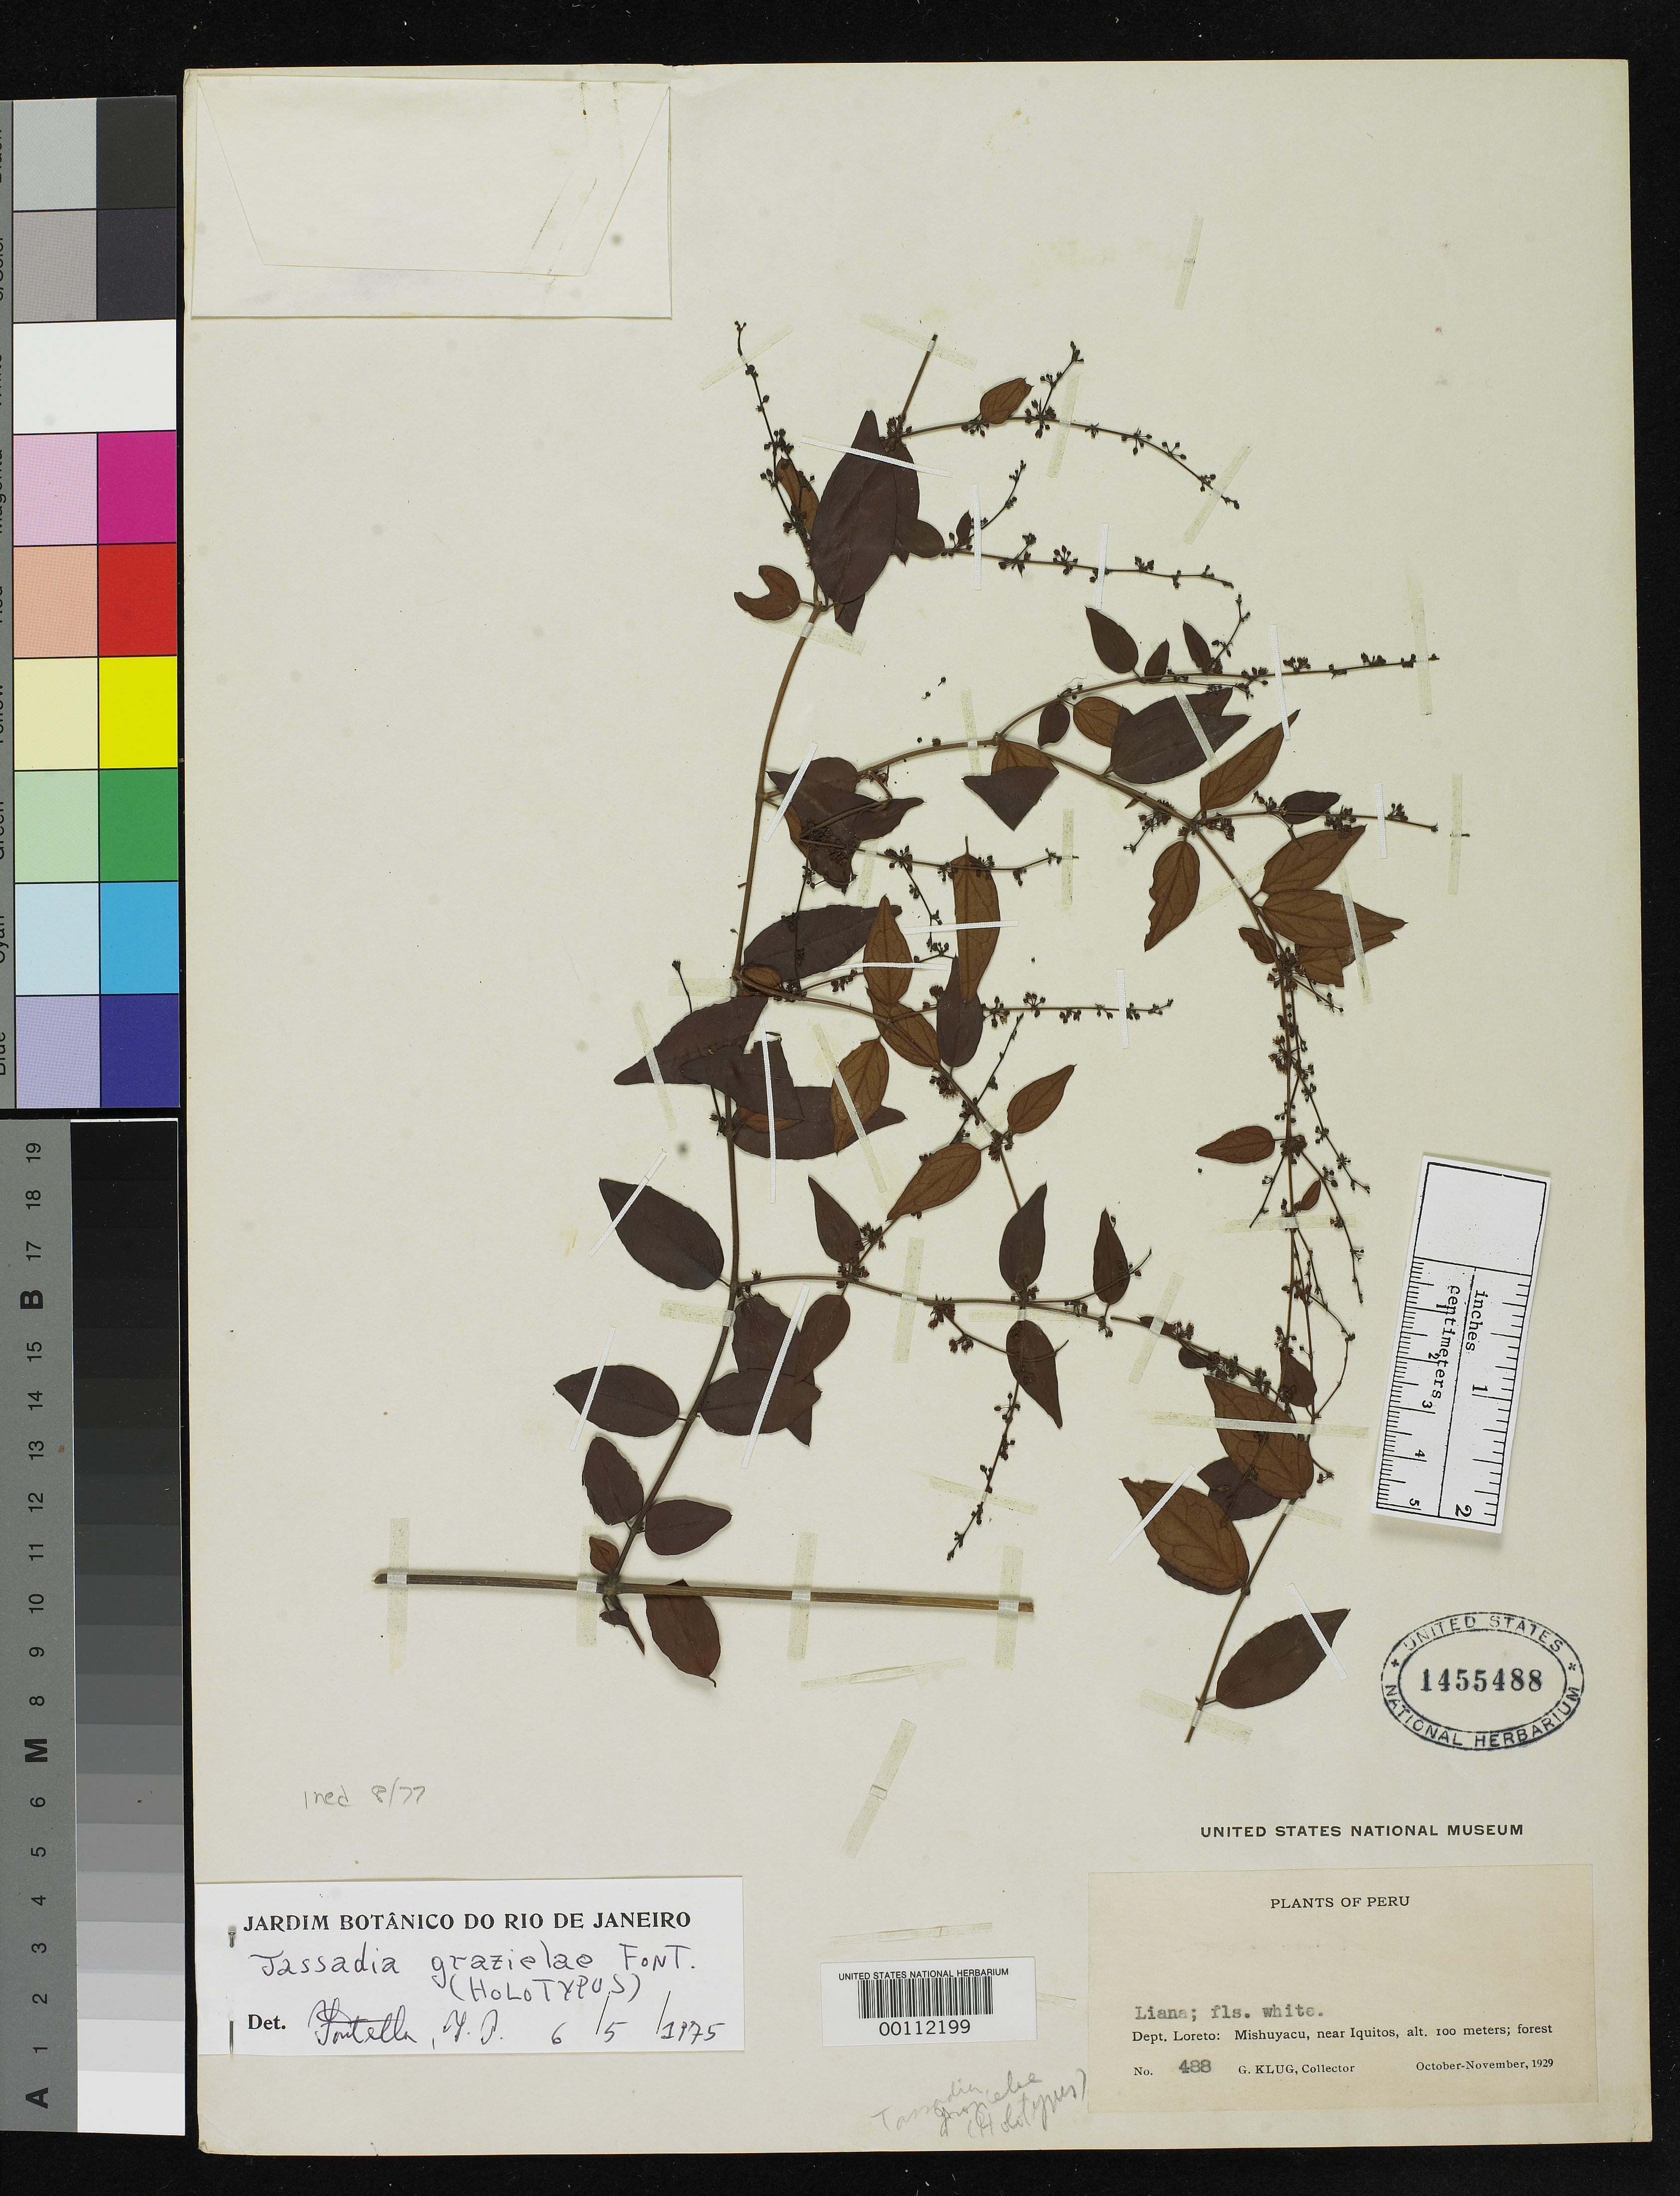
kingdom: Plantae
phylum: Tracheophyta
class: Magnoliopsida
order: Gentianales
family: Apocynaceae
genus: Tassadia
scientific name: Tassadia grazielae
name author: Fontella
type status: Holotype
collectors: G. Klug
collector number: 488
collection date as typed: Oct 1929 to -- Nov 1929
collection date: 1929-10/1929-11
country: Peru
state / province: Loreto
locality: Mishuyacu, near Iquitos.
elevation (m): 100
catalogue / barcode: US 1455488